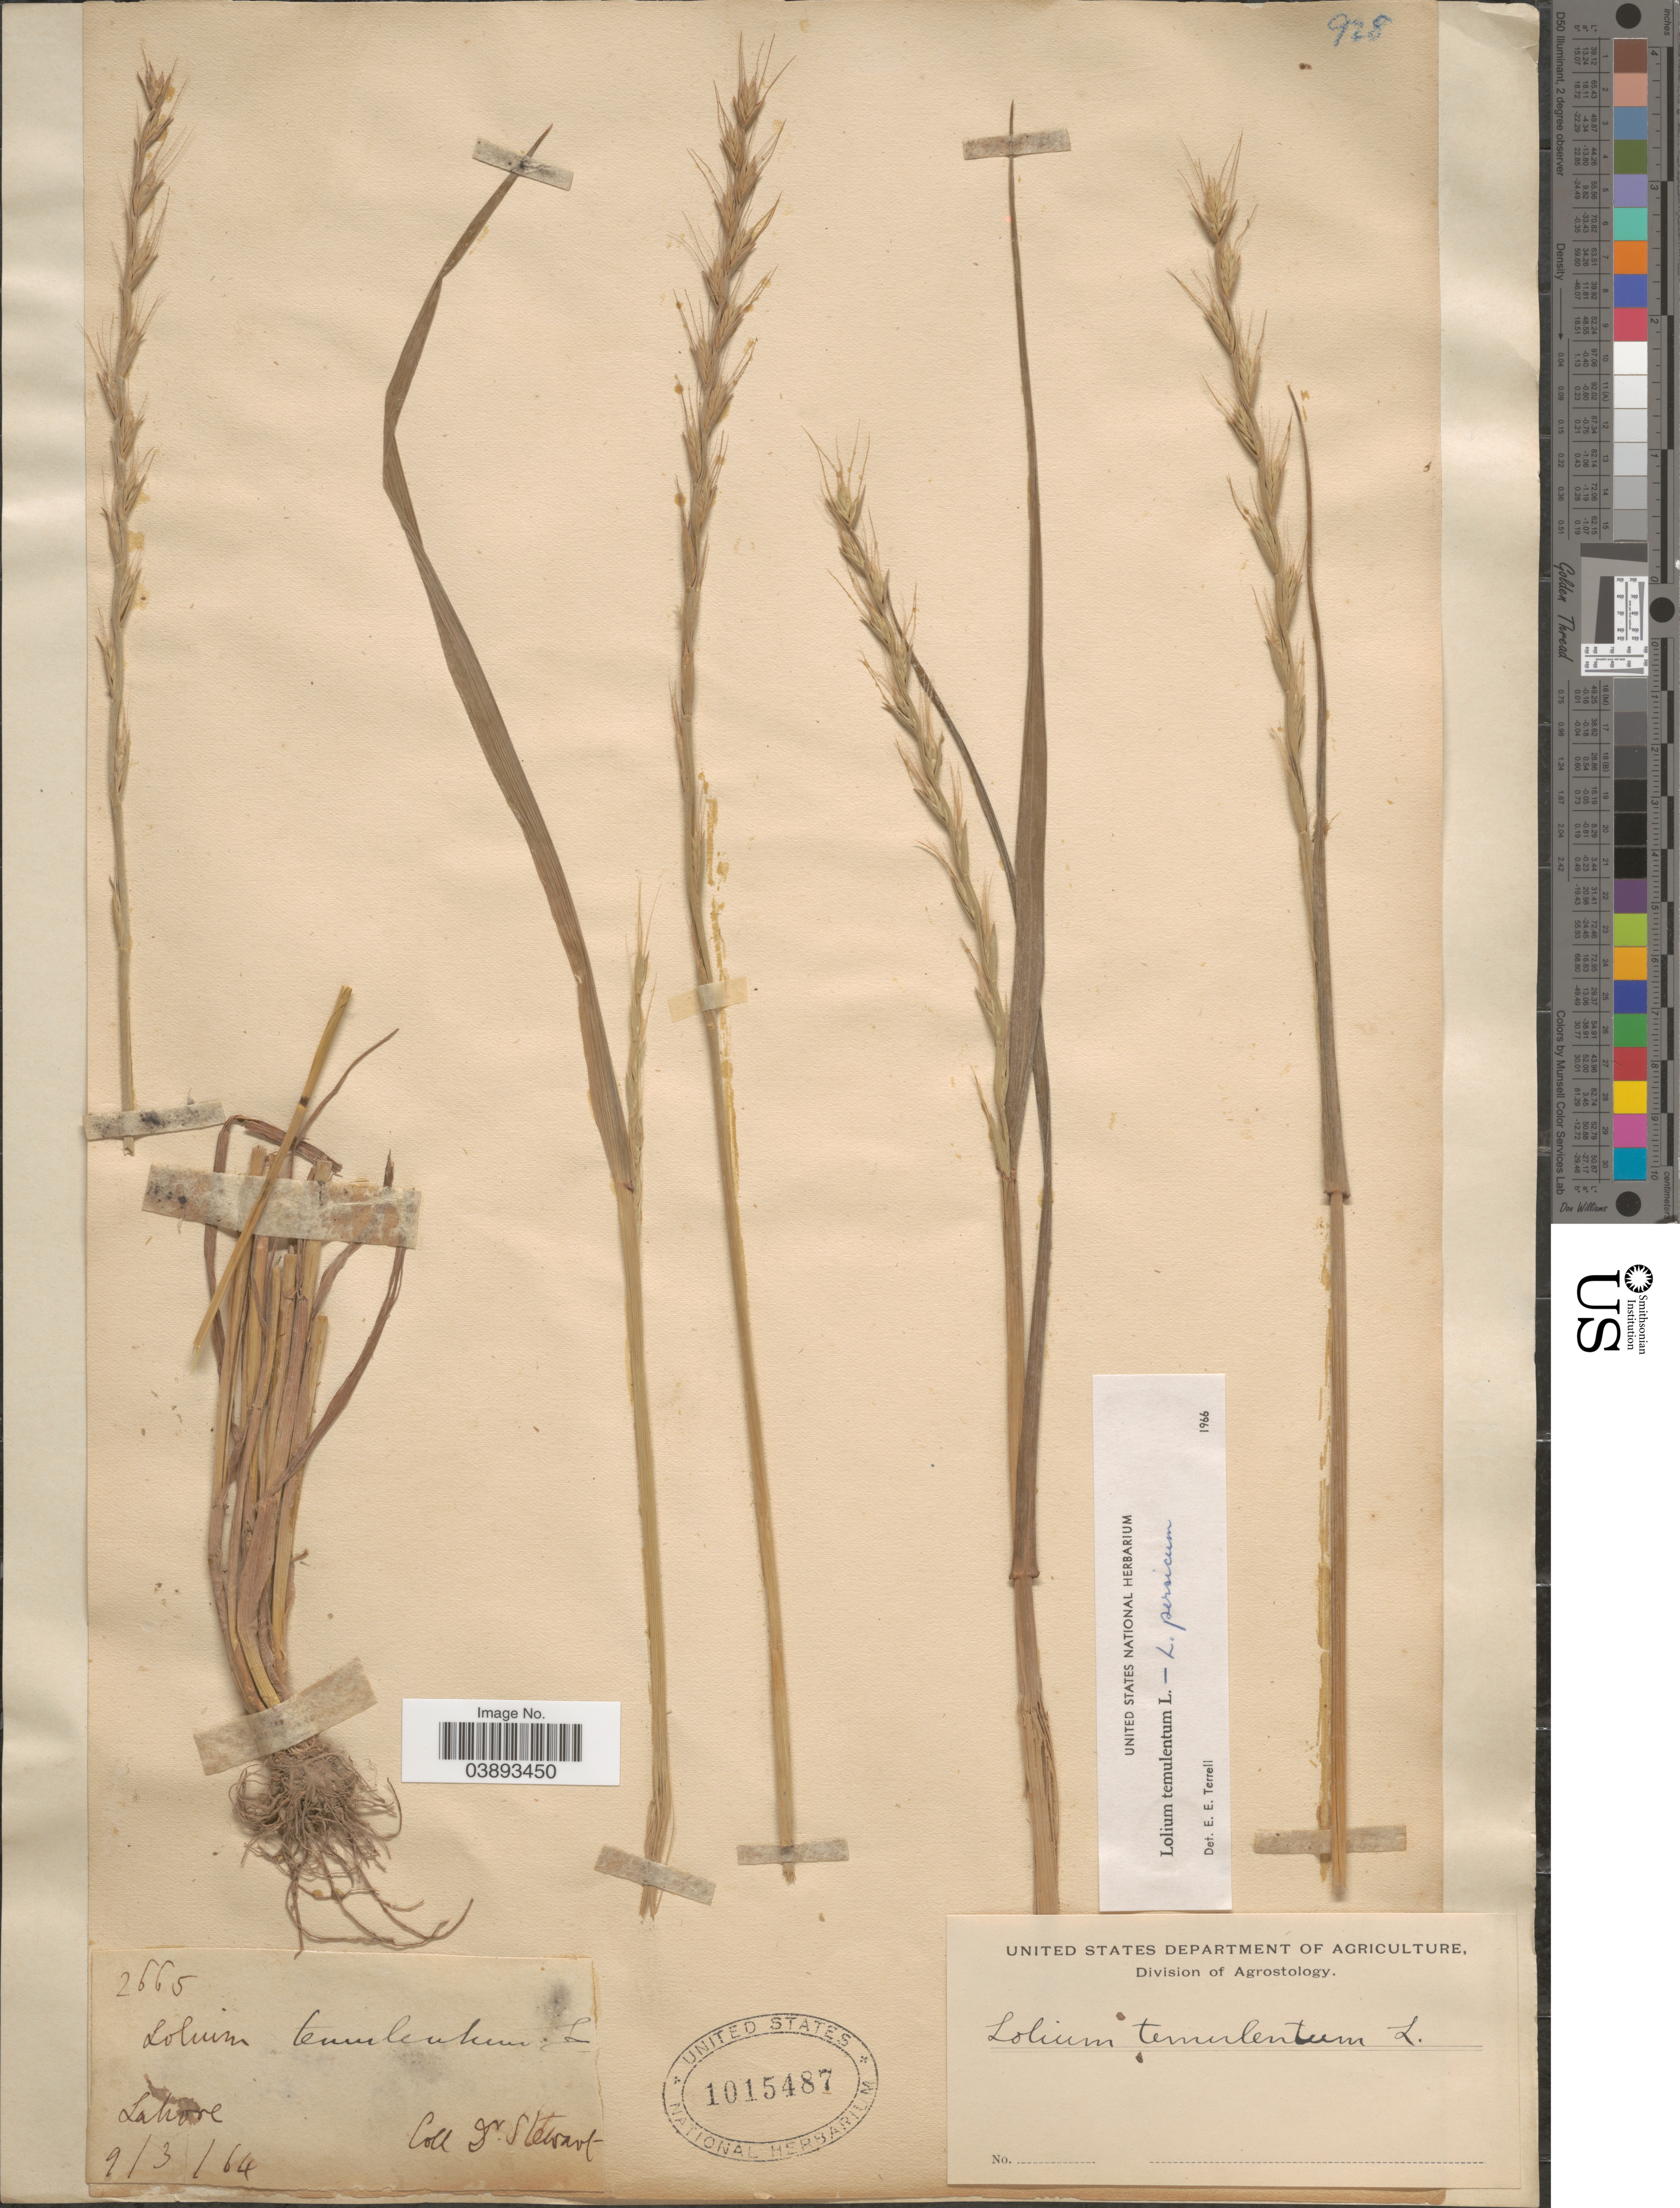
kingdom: Plantae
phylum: Tracheophyta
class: Liliopsida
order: Poales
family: Poaceae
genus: Lolium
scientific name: Lolium temulentum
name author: L.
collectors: Stewart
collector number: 2665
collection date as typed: Transcribed d/m/y: 9/3/64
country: Pakistan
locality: Lahore.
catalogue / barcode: US 1015487